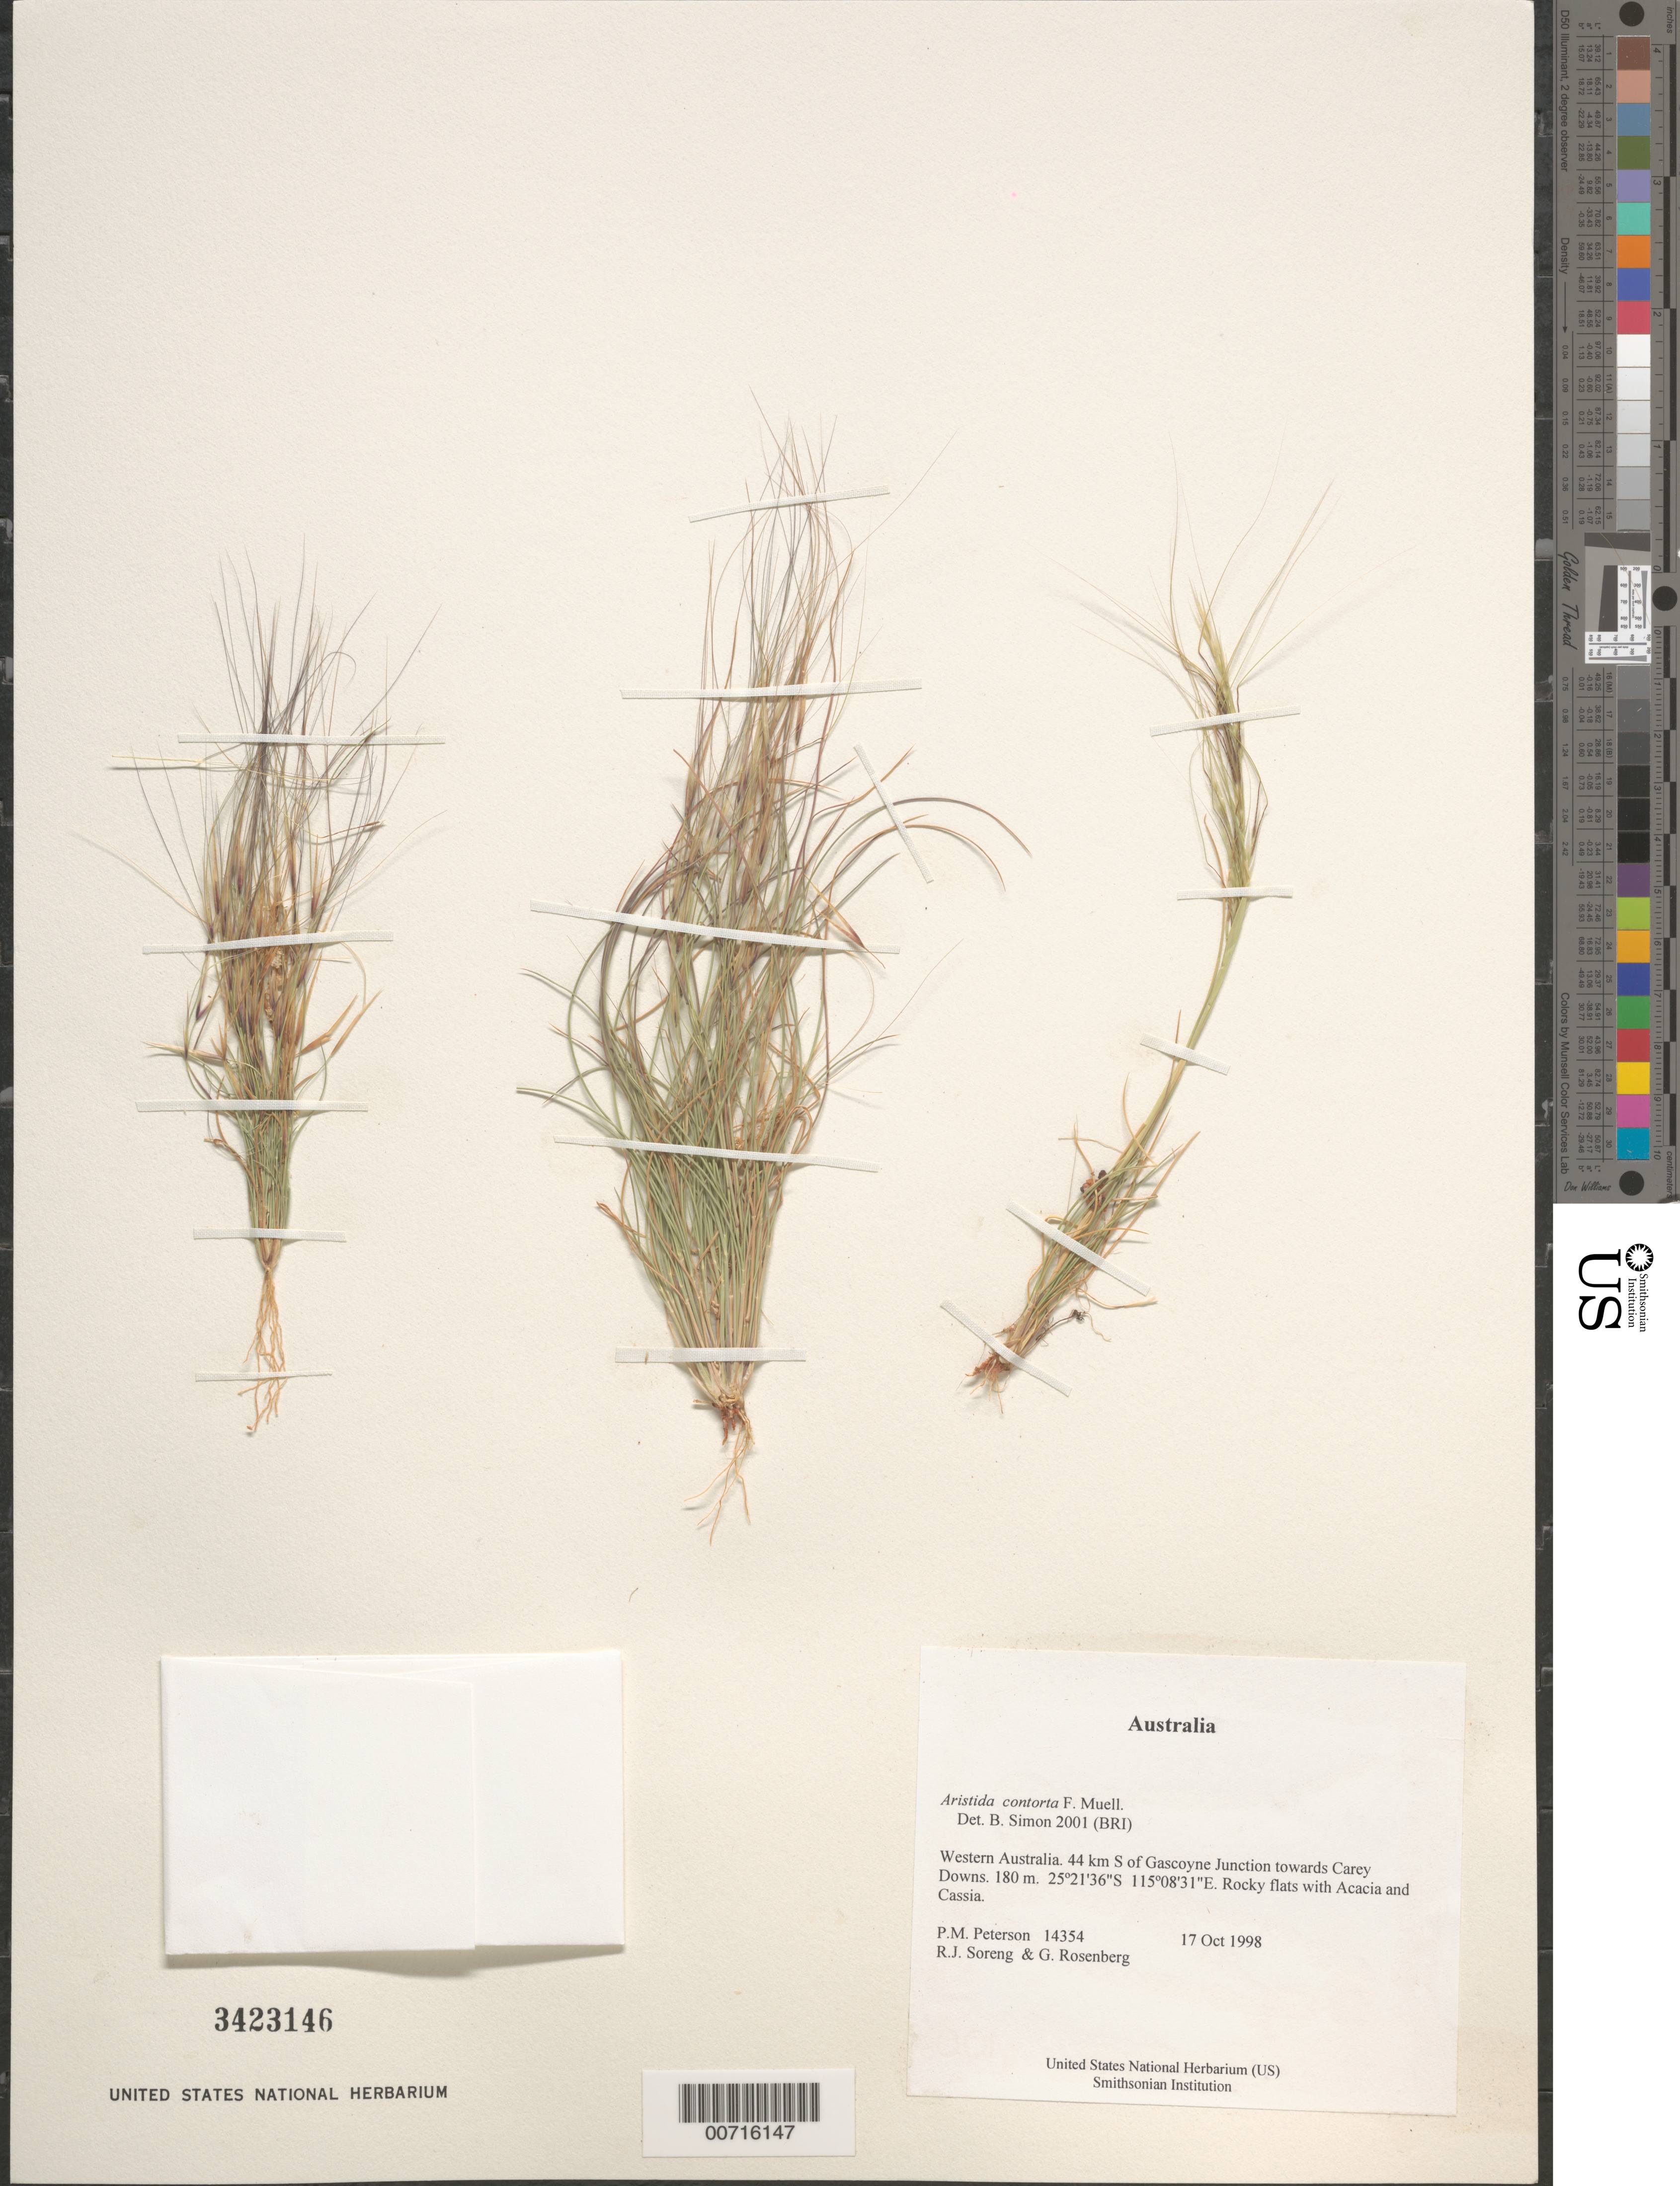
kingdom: Plantae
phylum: Tracheophyta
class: Liliopsida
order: Poales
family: Poaceae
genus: Aristida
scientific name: Aristida contorta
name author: F. Muell.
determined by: Simon, B.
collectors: P. M. Peterson, R. J. Soreng & G. Rosenberg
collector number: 14354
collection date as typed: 17 Oct 1998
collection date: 1998-10-17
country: Australia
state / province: Western Australia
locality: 44 km S of Gascoyne Junction towards Carey Downs.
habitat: Rocky flats with Acacia and Cassia.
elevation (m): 180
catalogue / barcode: US 3423146